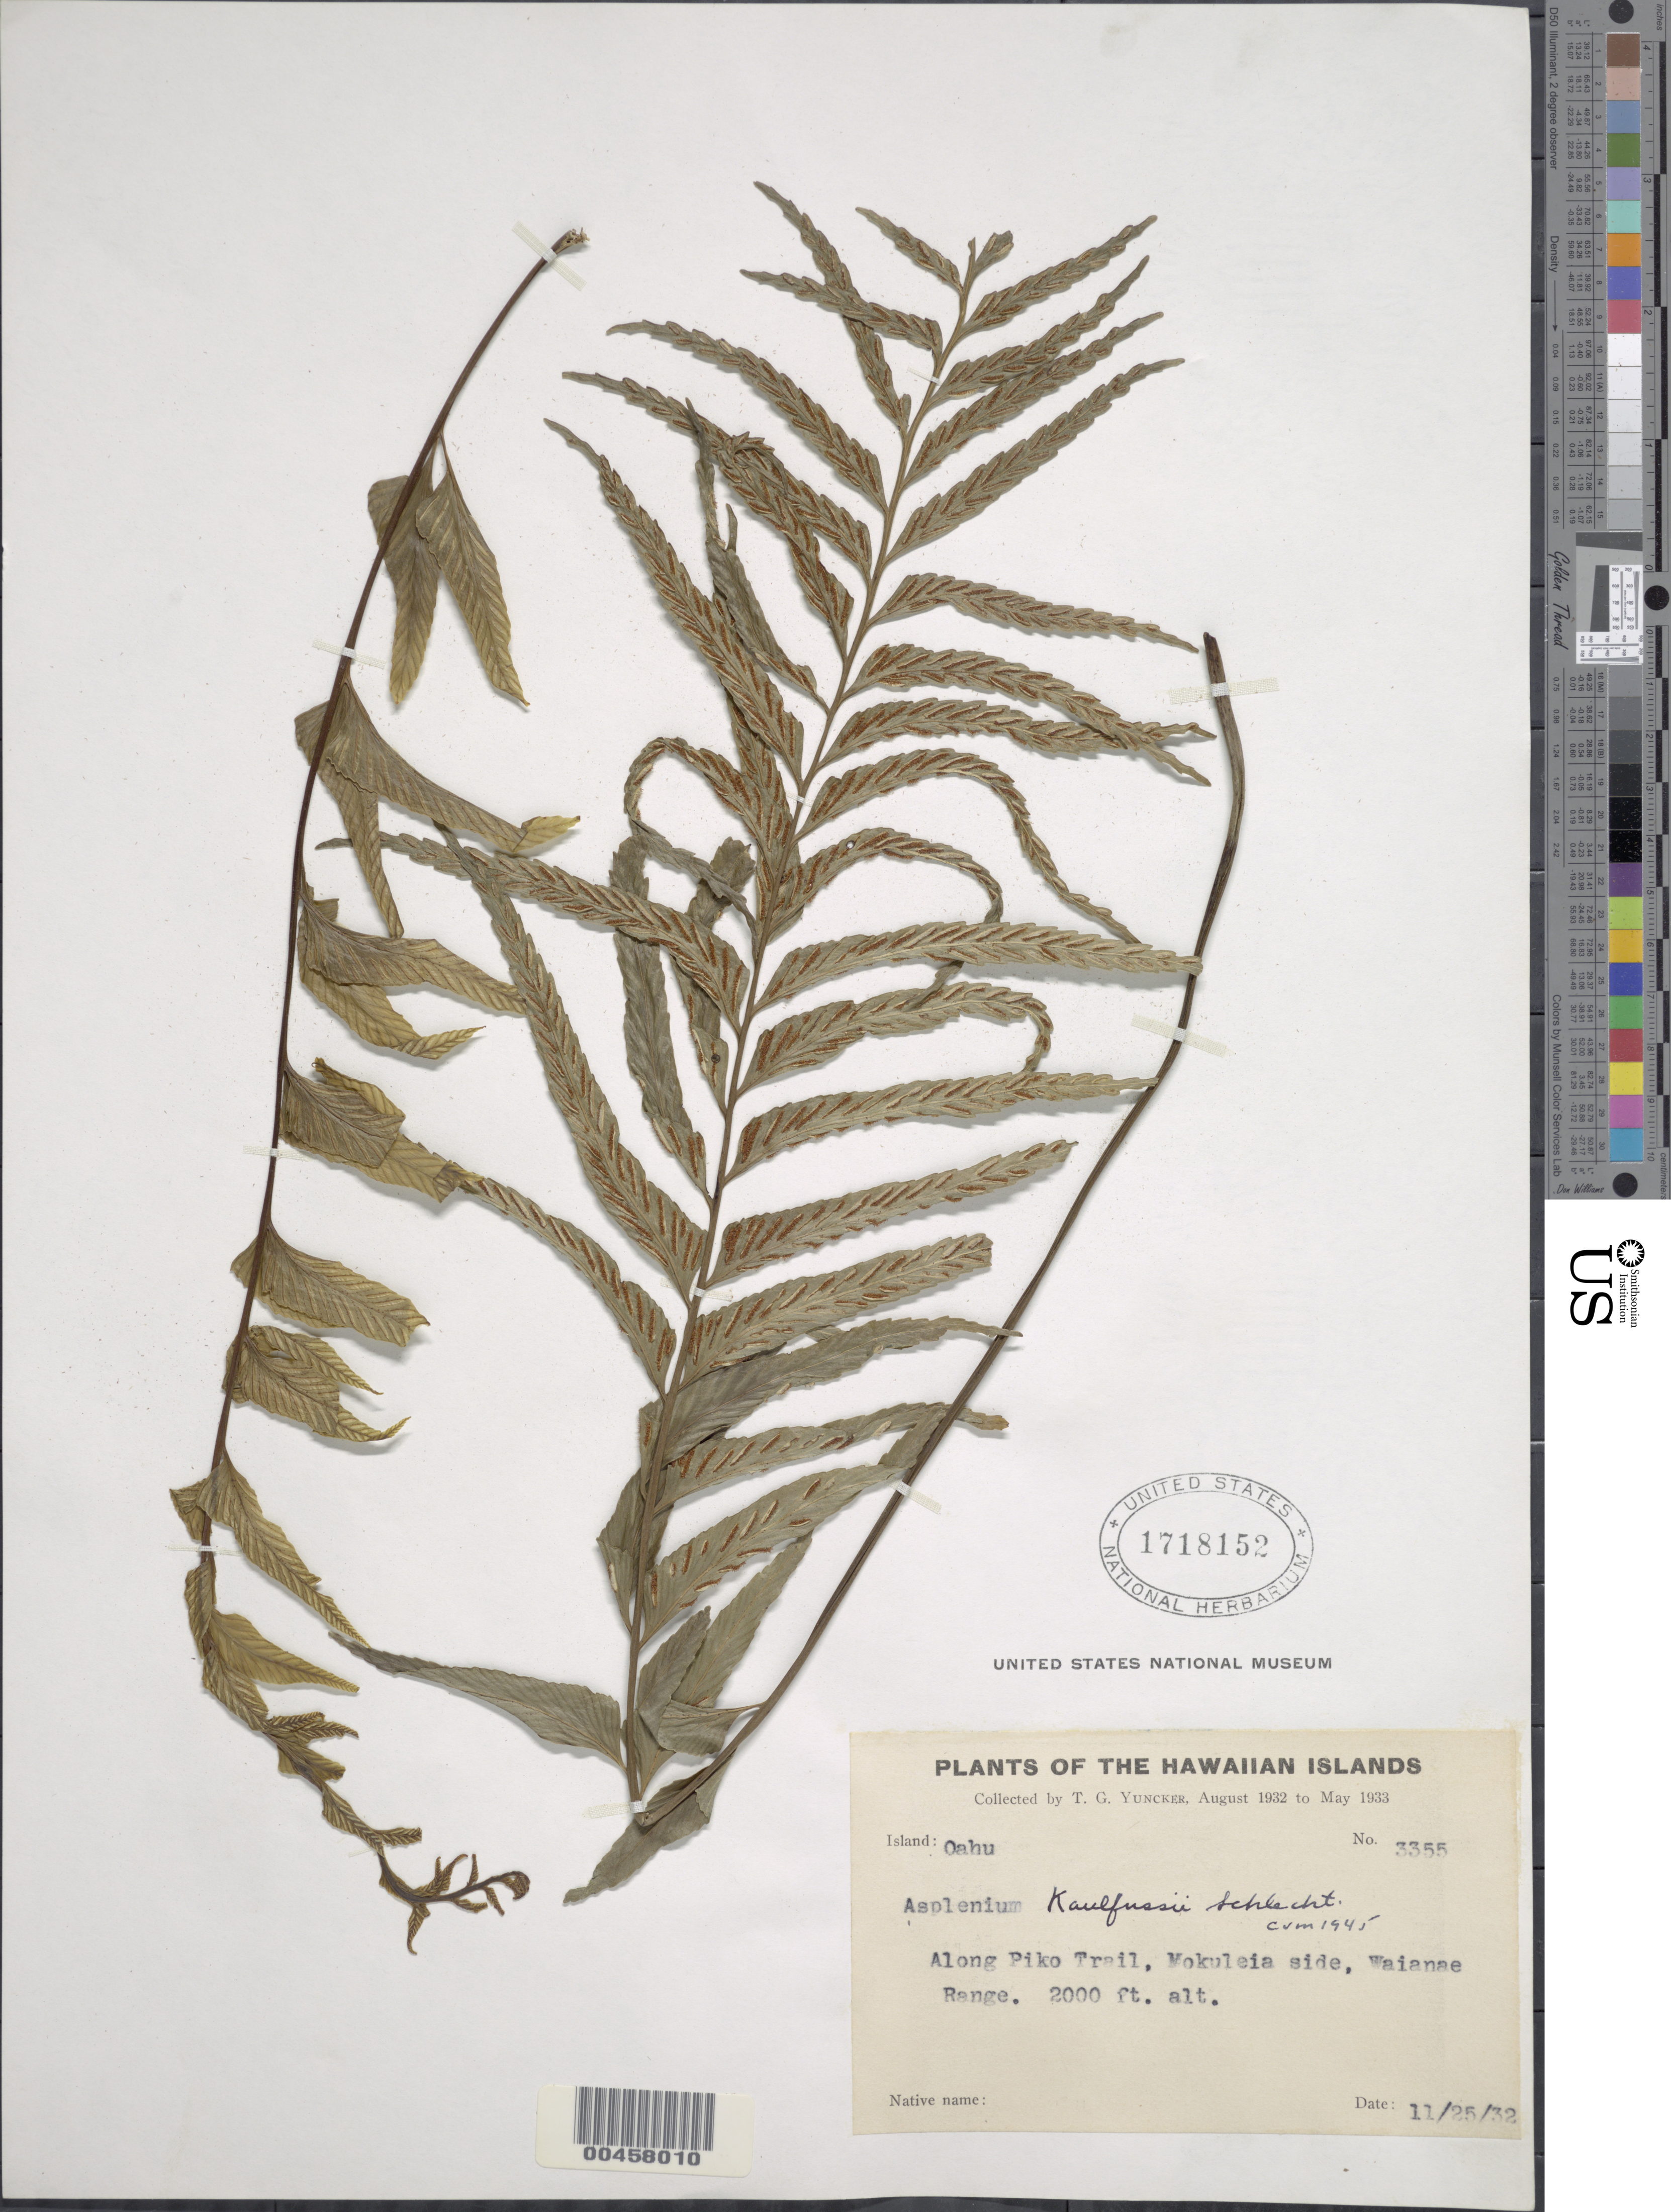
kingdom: Plantae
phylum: Tracheophyta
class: Polypodiopsida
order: Polypodiales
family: Aspleniaceae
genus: Asplenium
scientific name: Asplenium kaulfussii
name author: Schltdl.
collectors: T. G. Yuncker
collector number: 3355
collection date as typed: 25 Nov 1932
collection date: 1932-11-25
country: United States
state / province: Hawaii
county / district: Honolulu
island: Oahu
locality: Along Piko Trail, Mokuleia side, Waianae Range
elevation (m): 610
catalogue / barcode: US 1718152